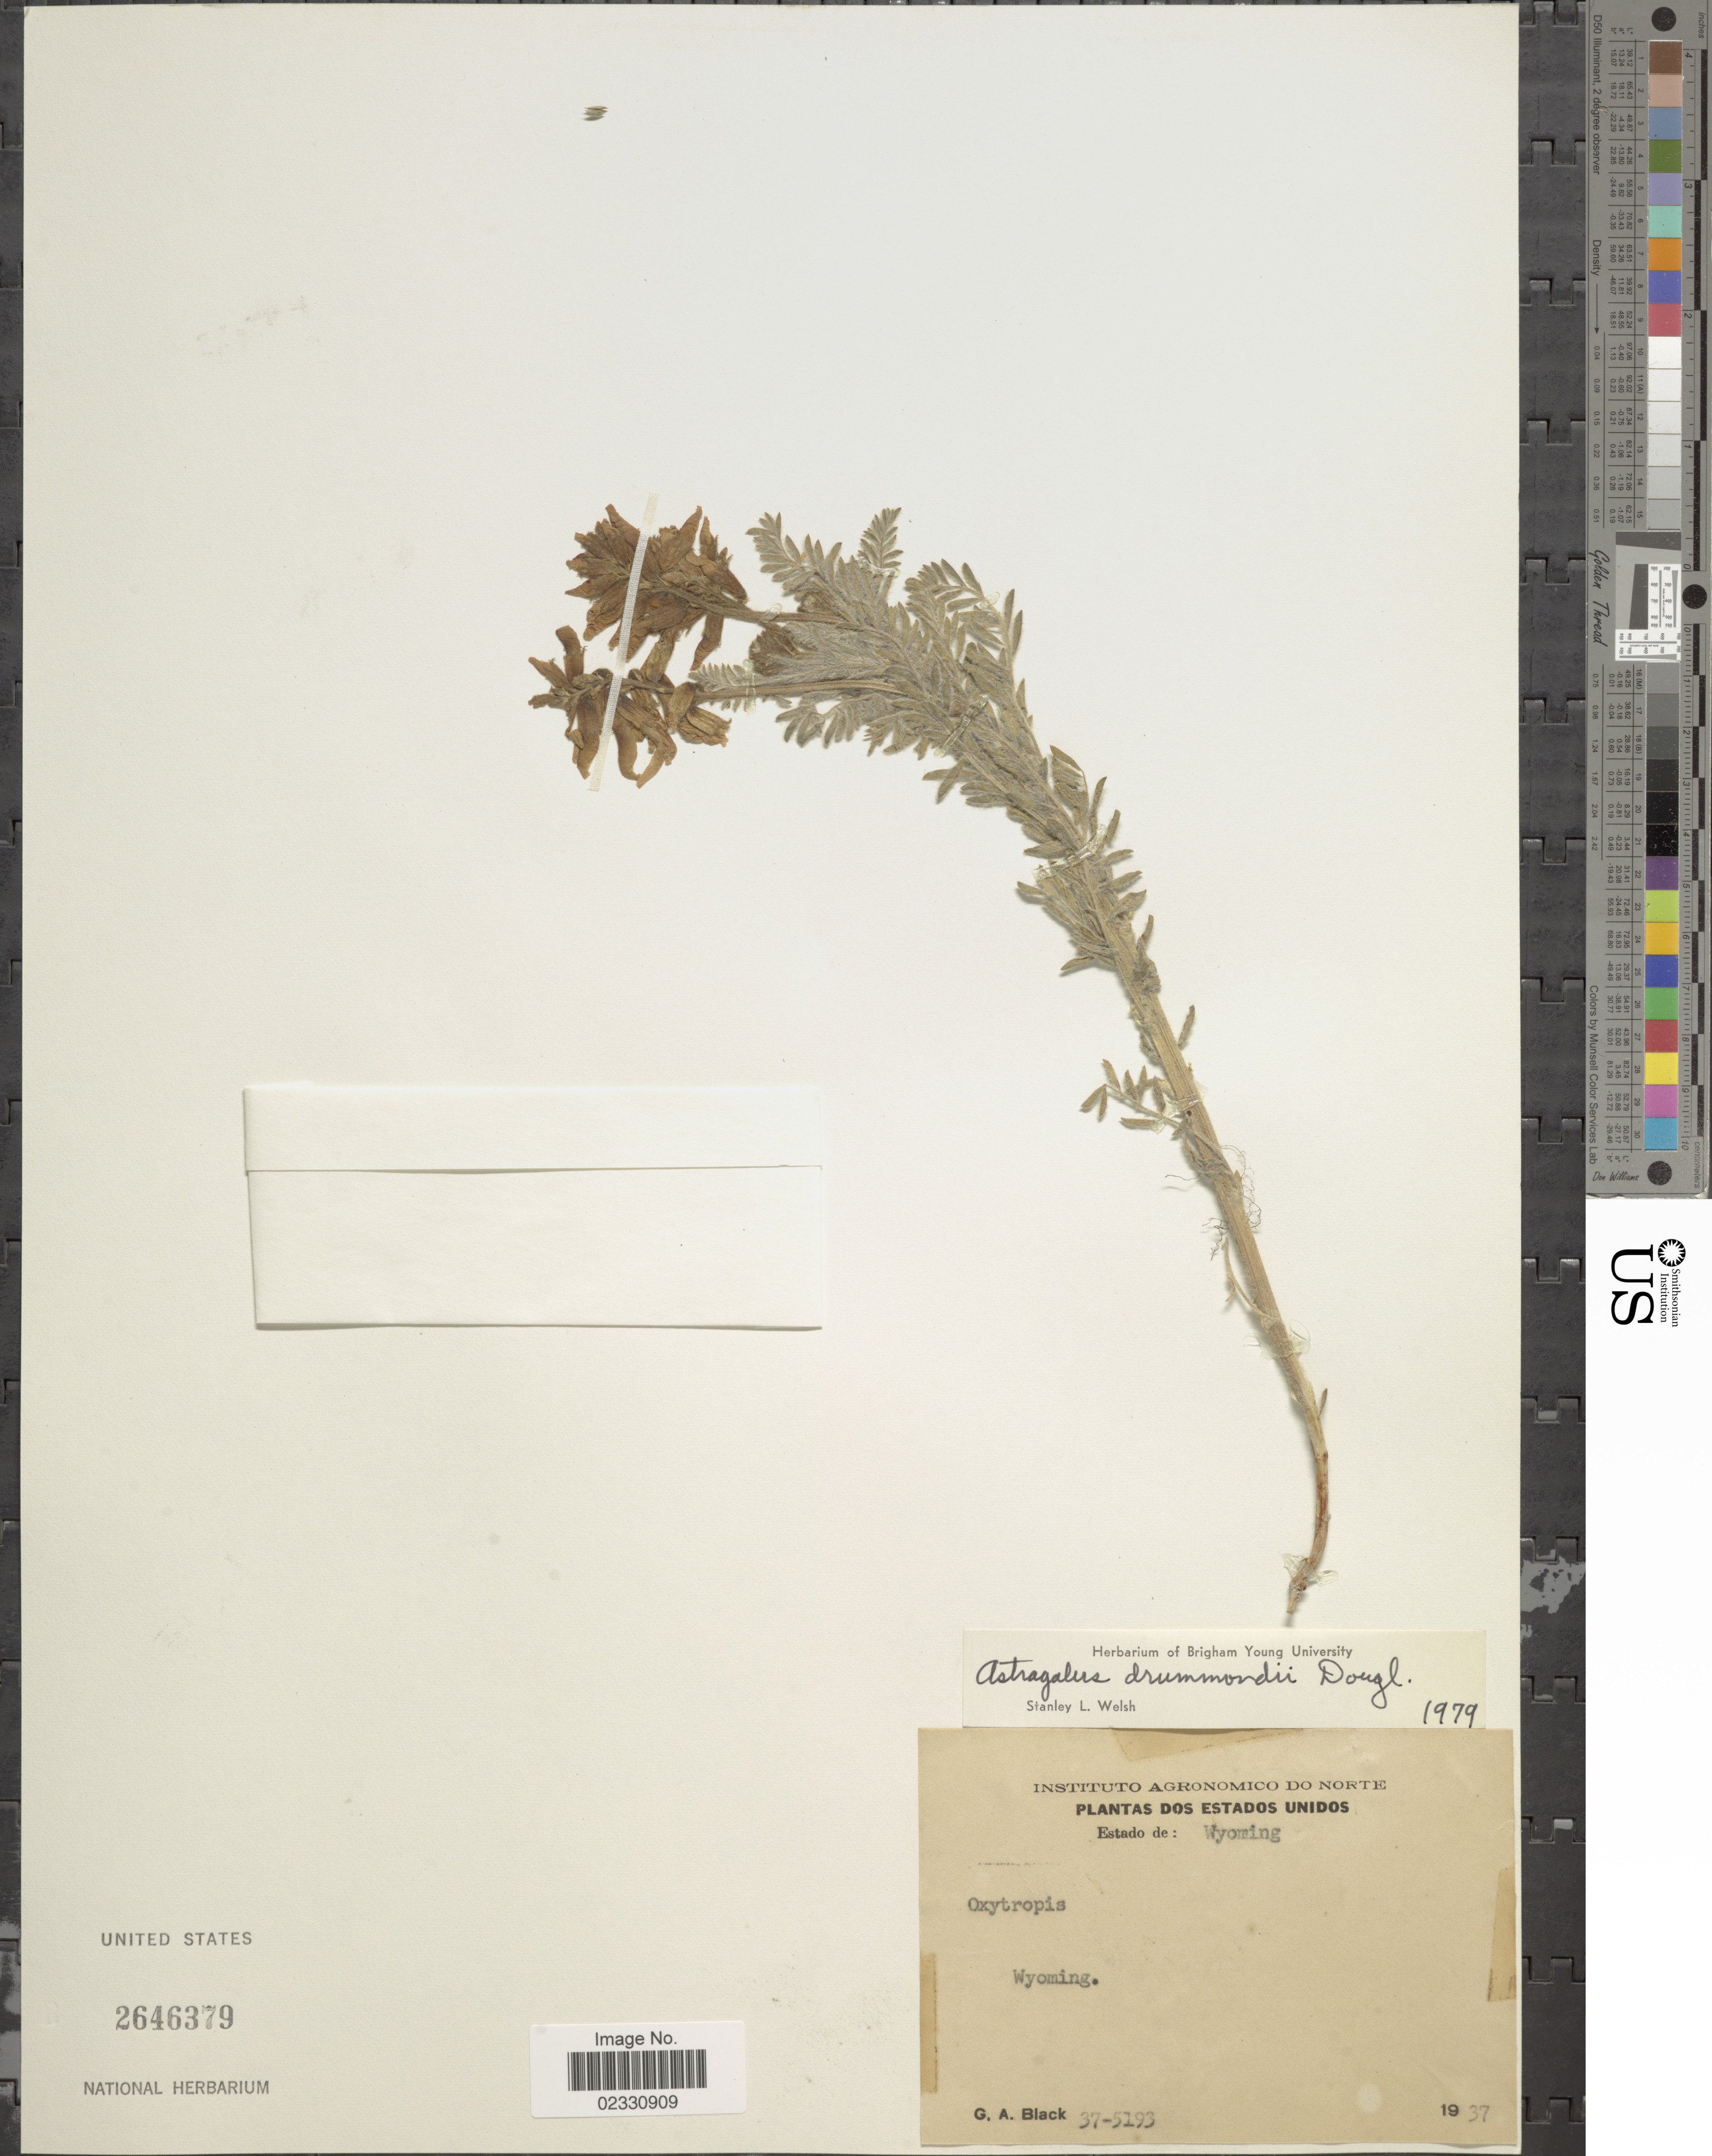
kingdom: Plantae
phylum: Tracheophyta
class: Magnoliopsida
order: Fabales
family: Fabaceae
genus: Astragalus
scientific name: Astragalus drummondii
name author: Hook.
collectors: G. A. Black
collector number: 37-5193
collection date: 1937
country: United States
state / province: Wyoming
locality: Dos estados Unidos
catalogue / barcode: US 2646379